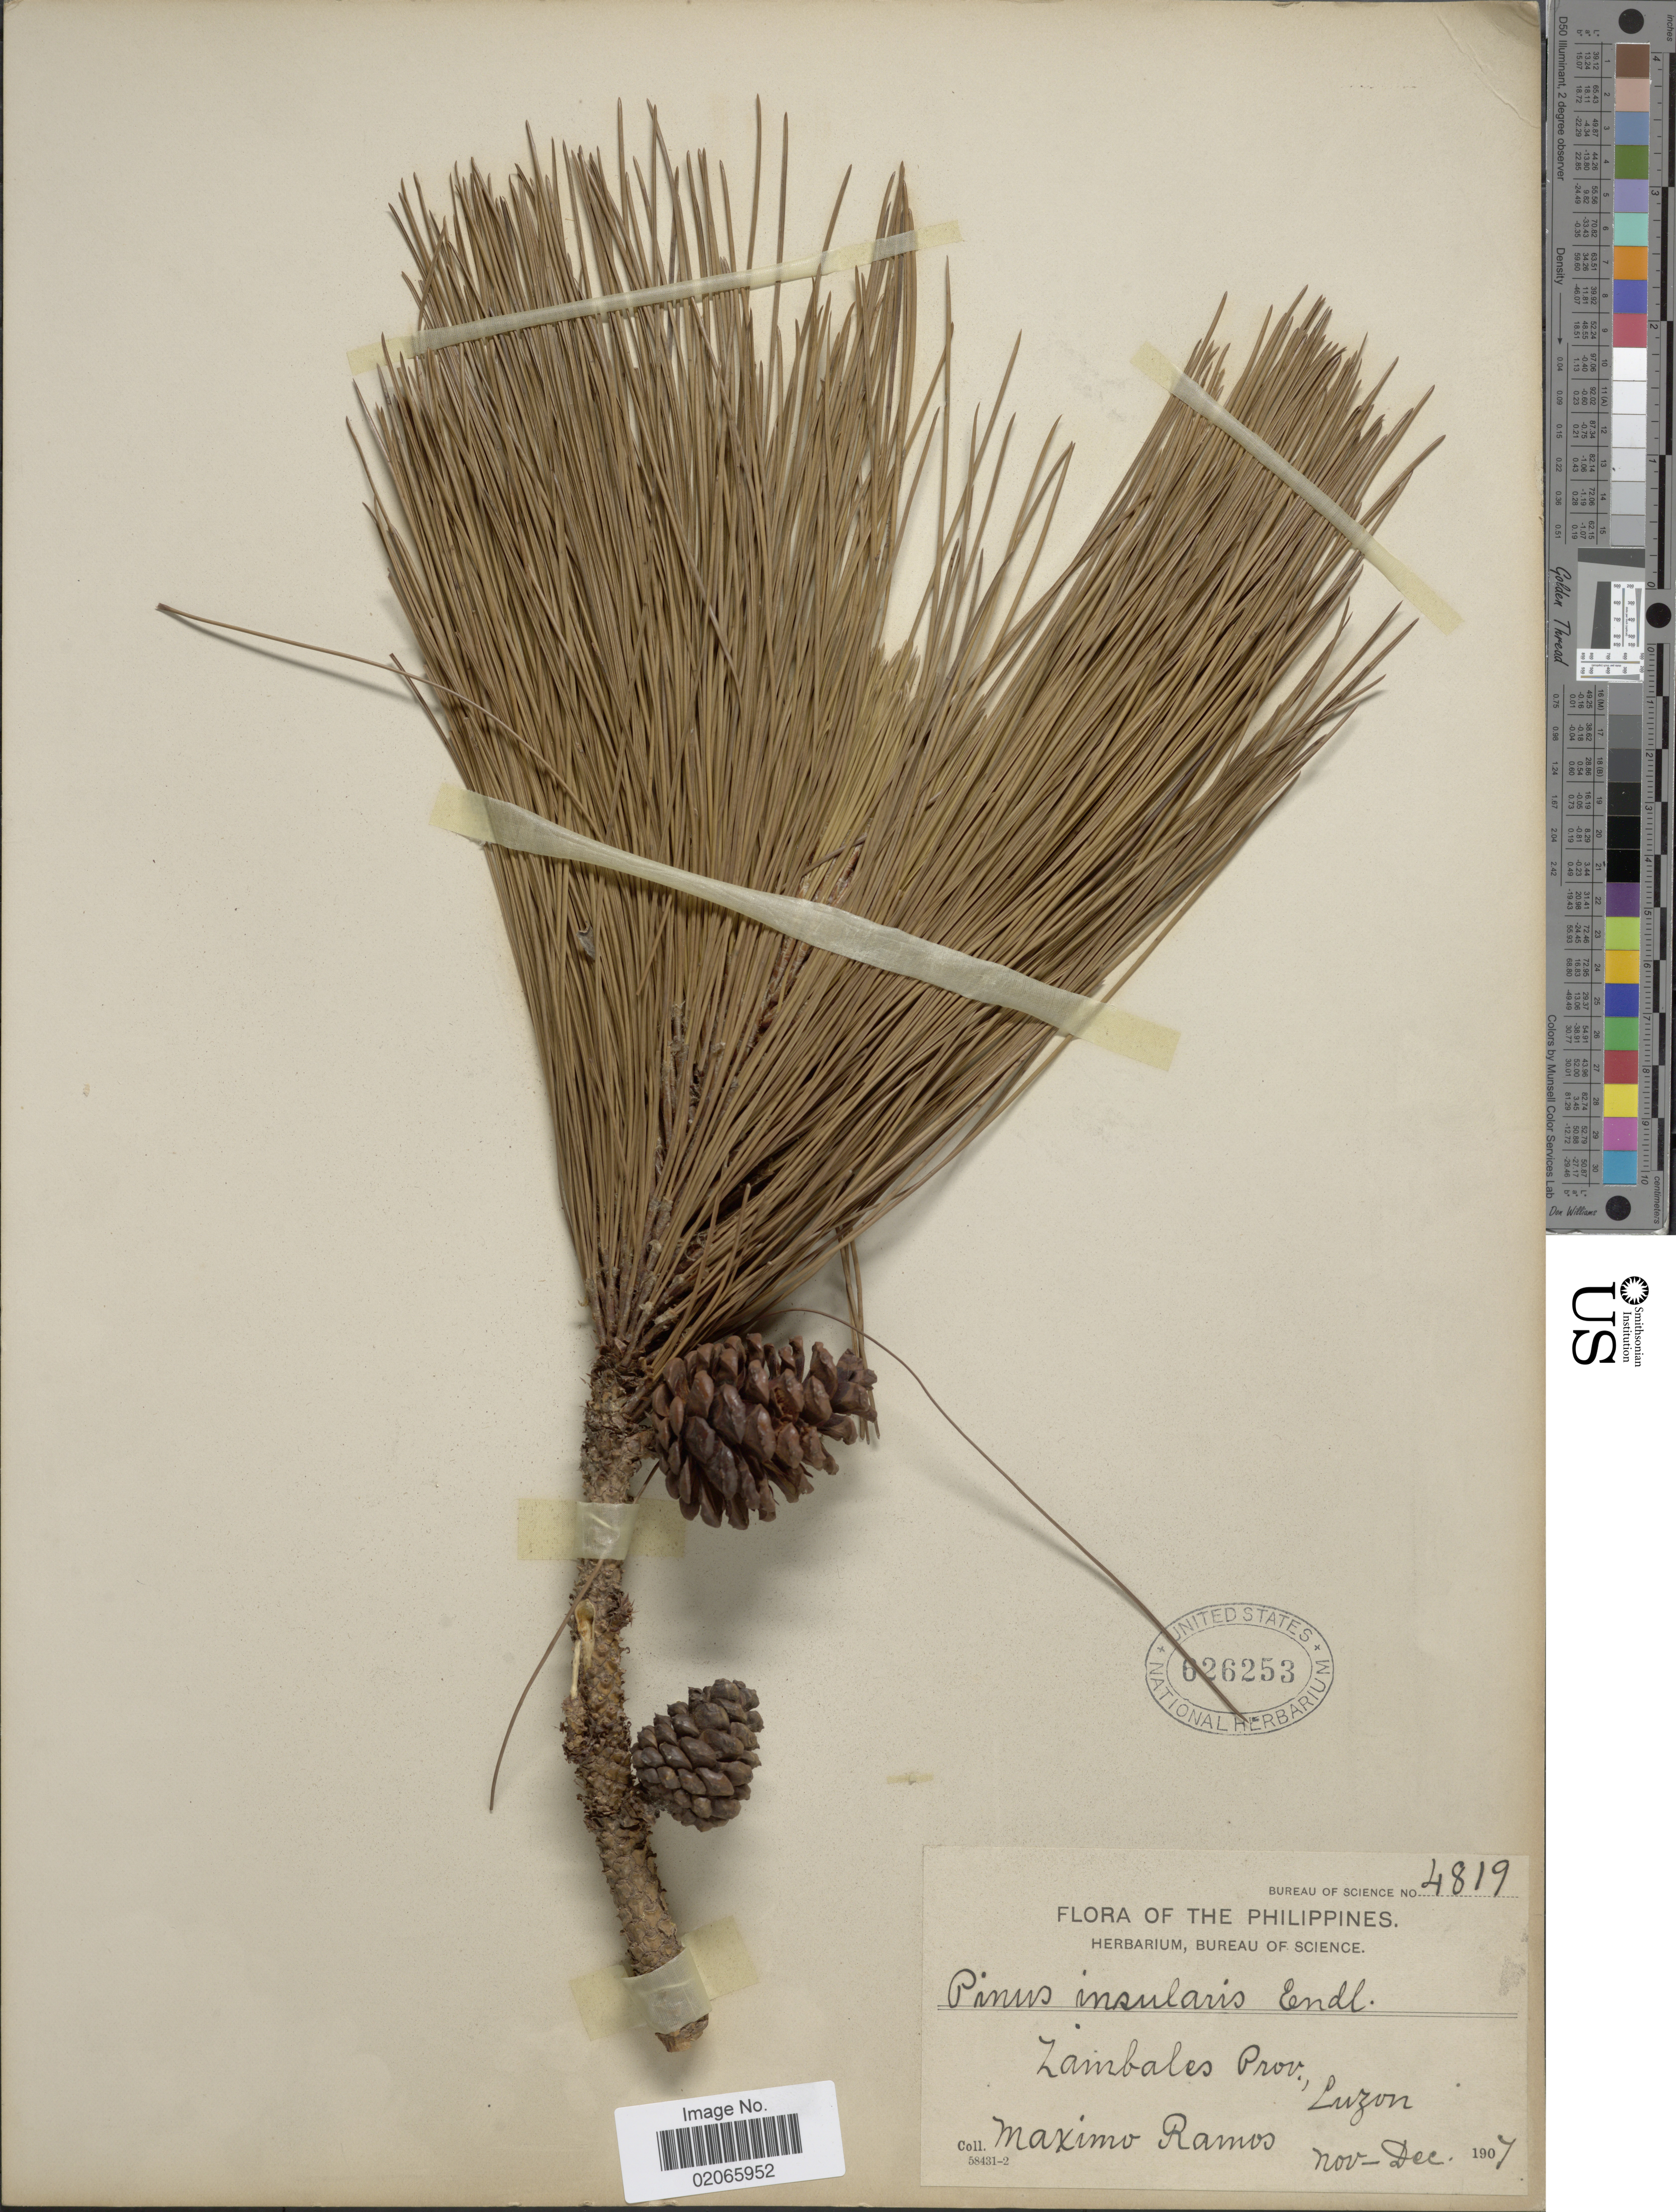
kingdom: Plantae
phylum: Tracheophyta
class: Pinopsida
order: Pinales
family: Pinaceae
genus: Pinus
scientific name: Pinus insularis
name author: Endl.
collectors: M. Ramos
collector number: Bureau of Science4819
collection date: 1907-11/1907-12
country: Philippines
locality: Zambales Prov., Luzon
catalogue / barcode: US 626253